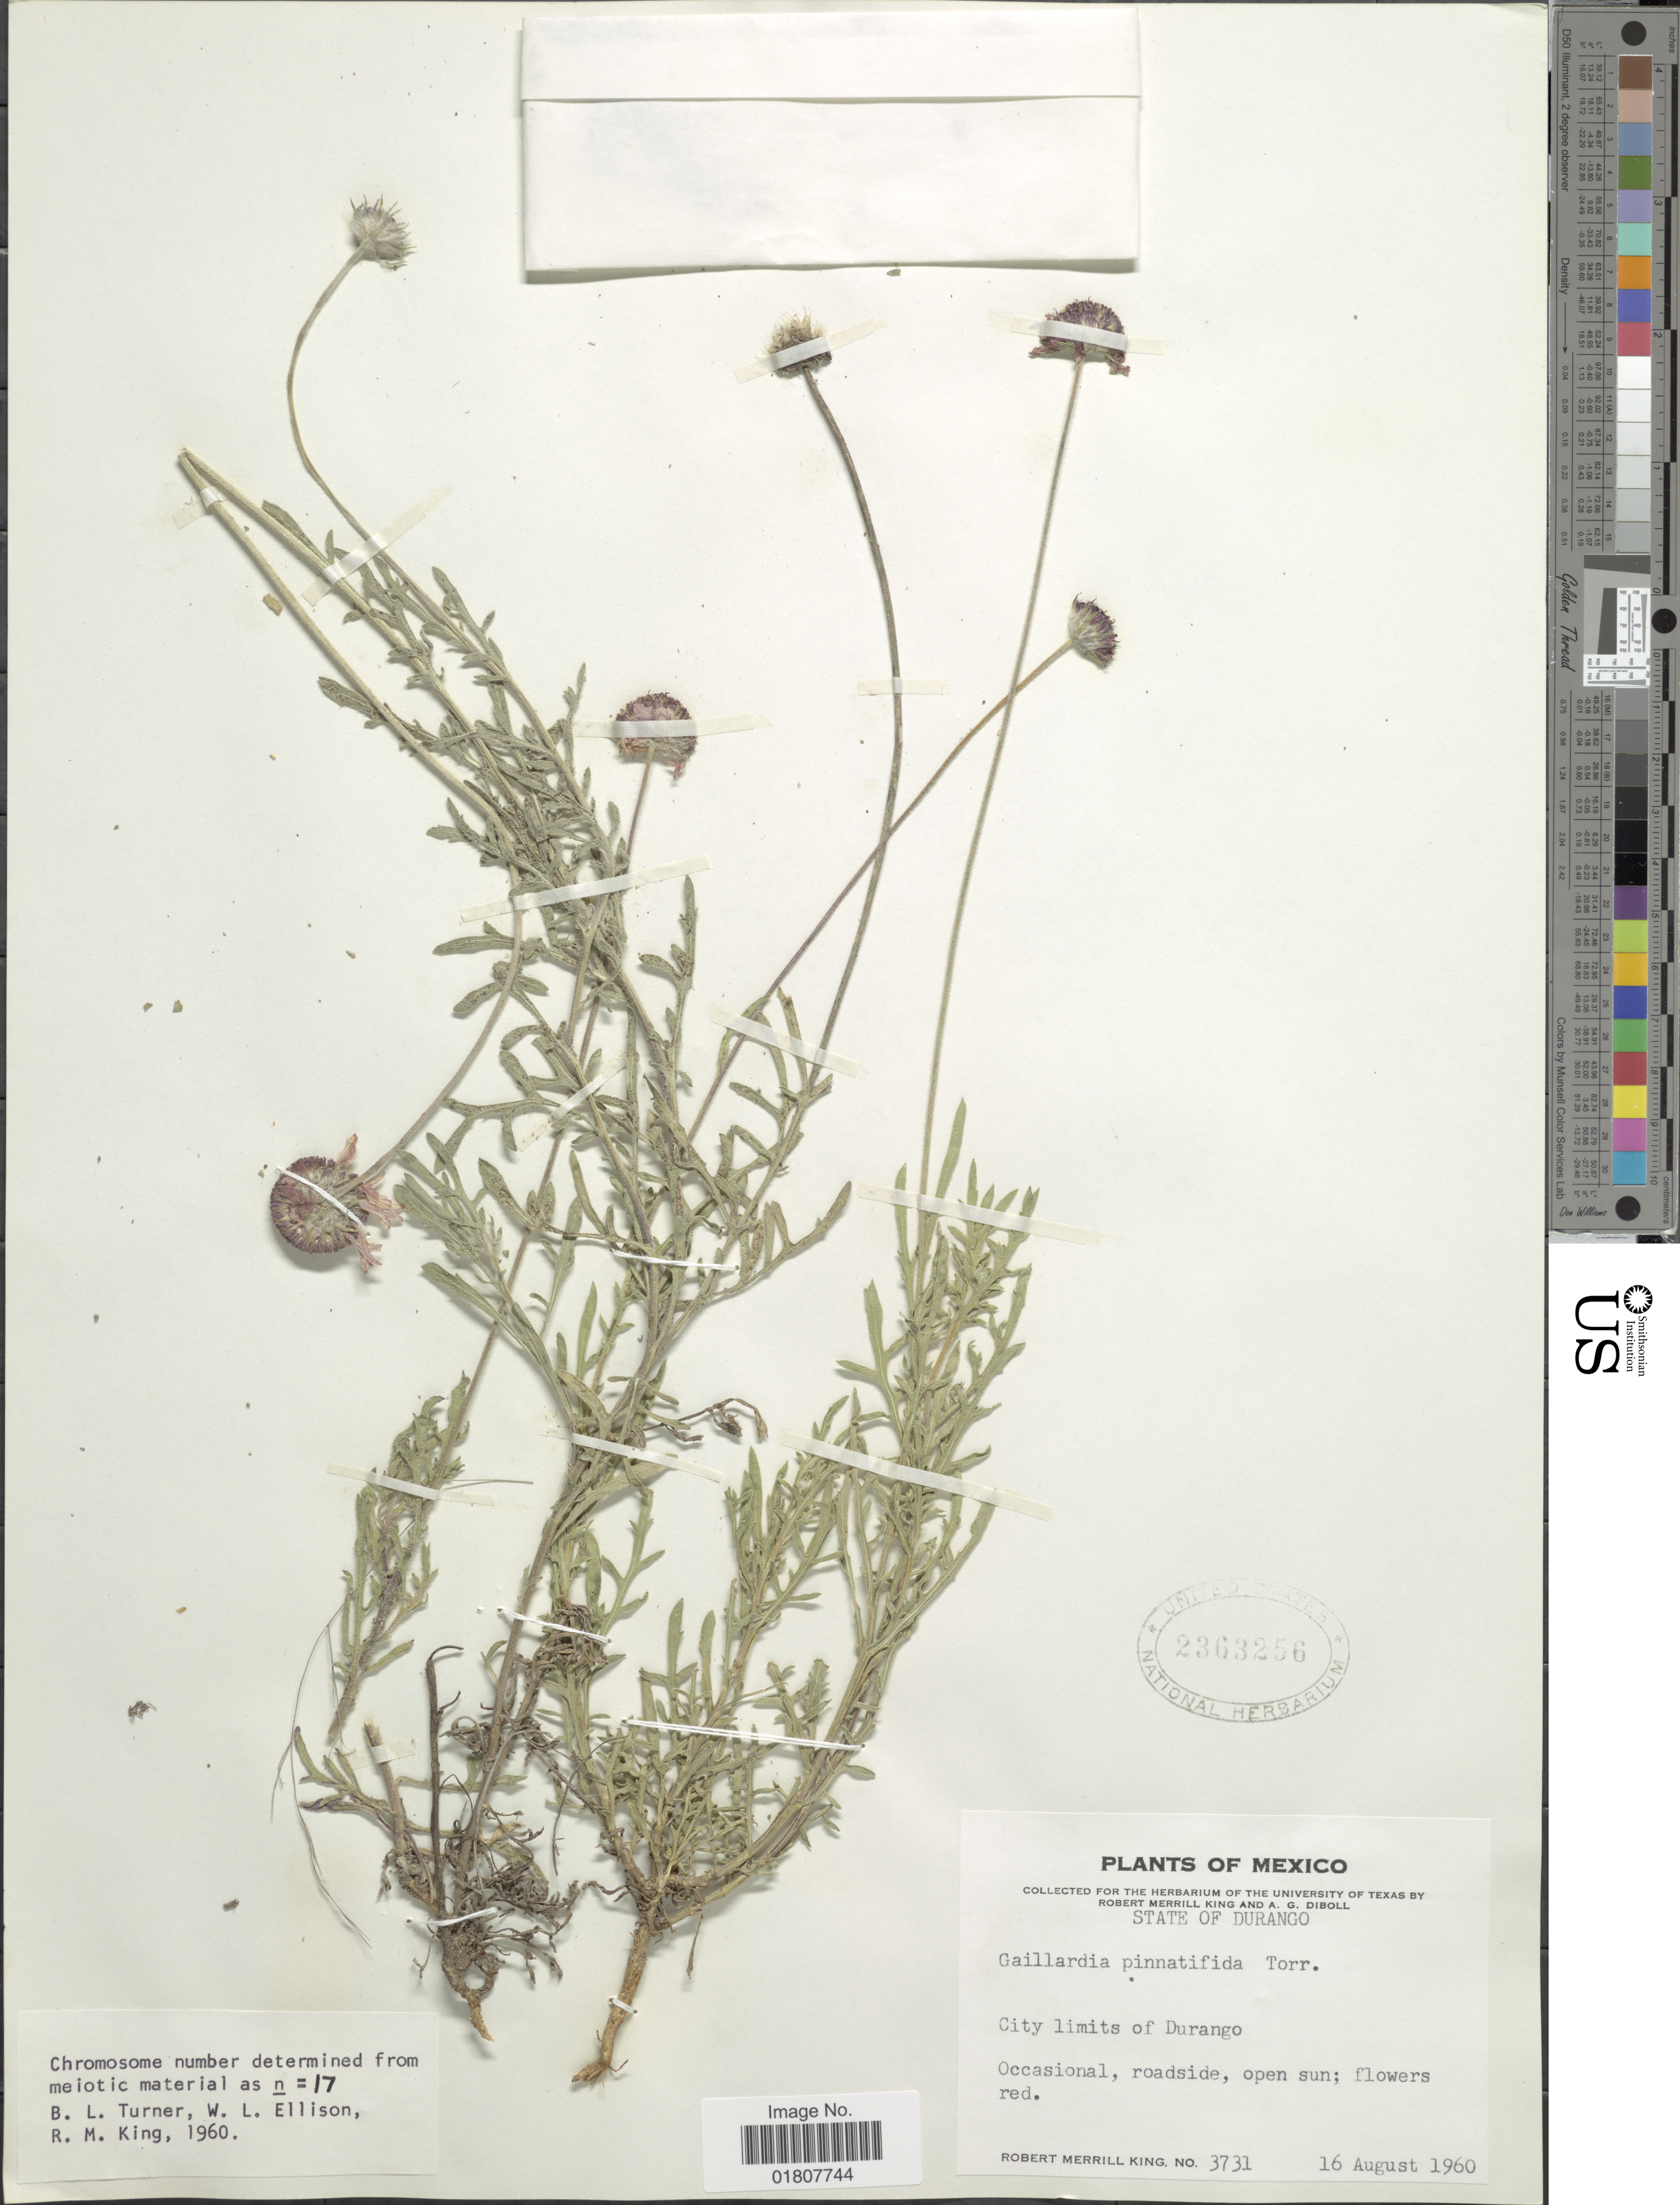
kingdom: Plantae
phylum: Tracheophyta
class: Magnoliopsida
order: Asterales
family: Asteraceae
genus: Gaillardia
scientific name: Gaillardia pinnatifida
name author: Torr.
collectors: R. M. King & A. Diboll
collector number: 3731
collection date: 1960-08-16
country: Mexico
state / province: Durango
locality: State of Durango. City limits of Durango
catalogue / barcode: US 2363256